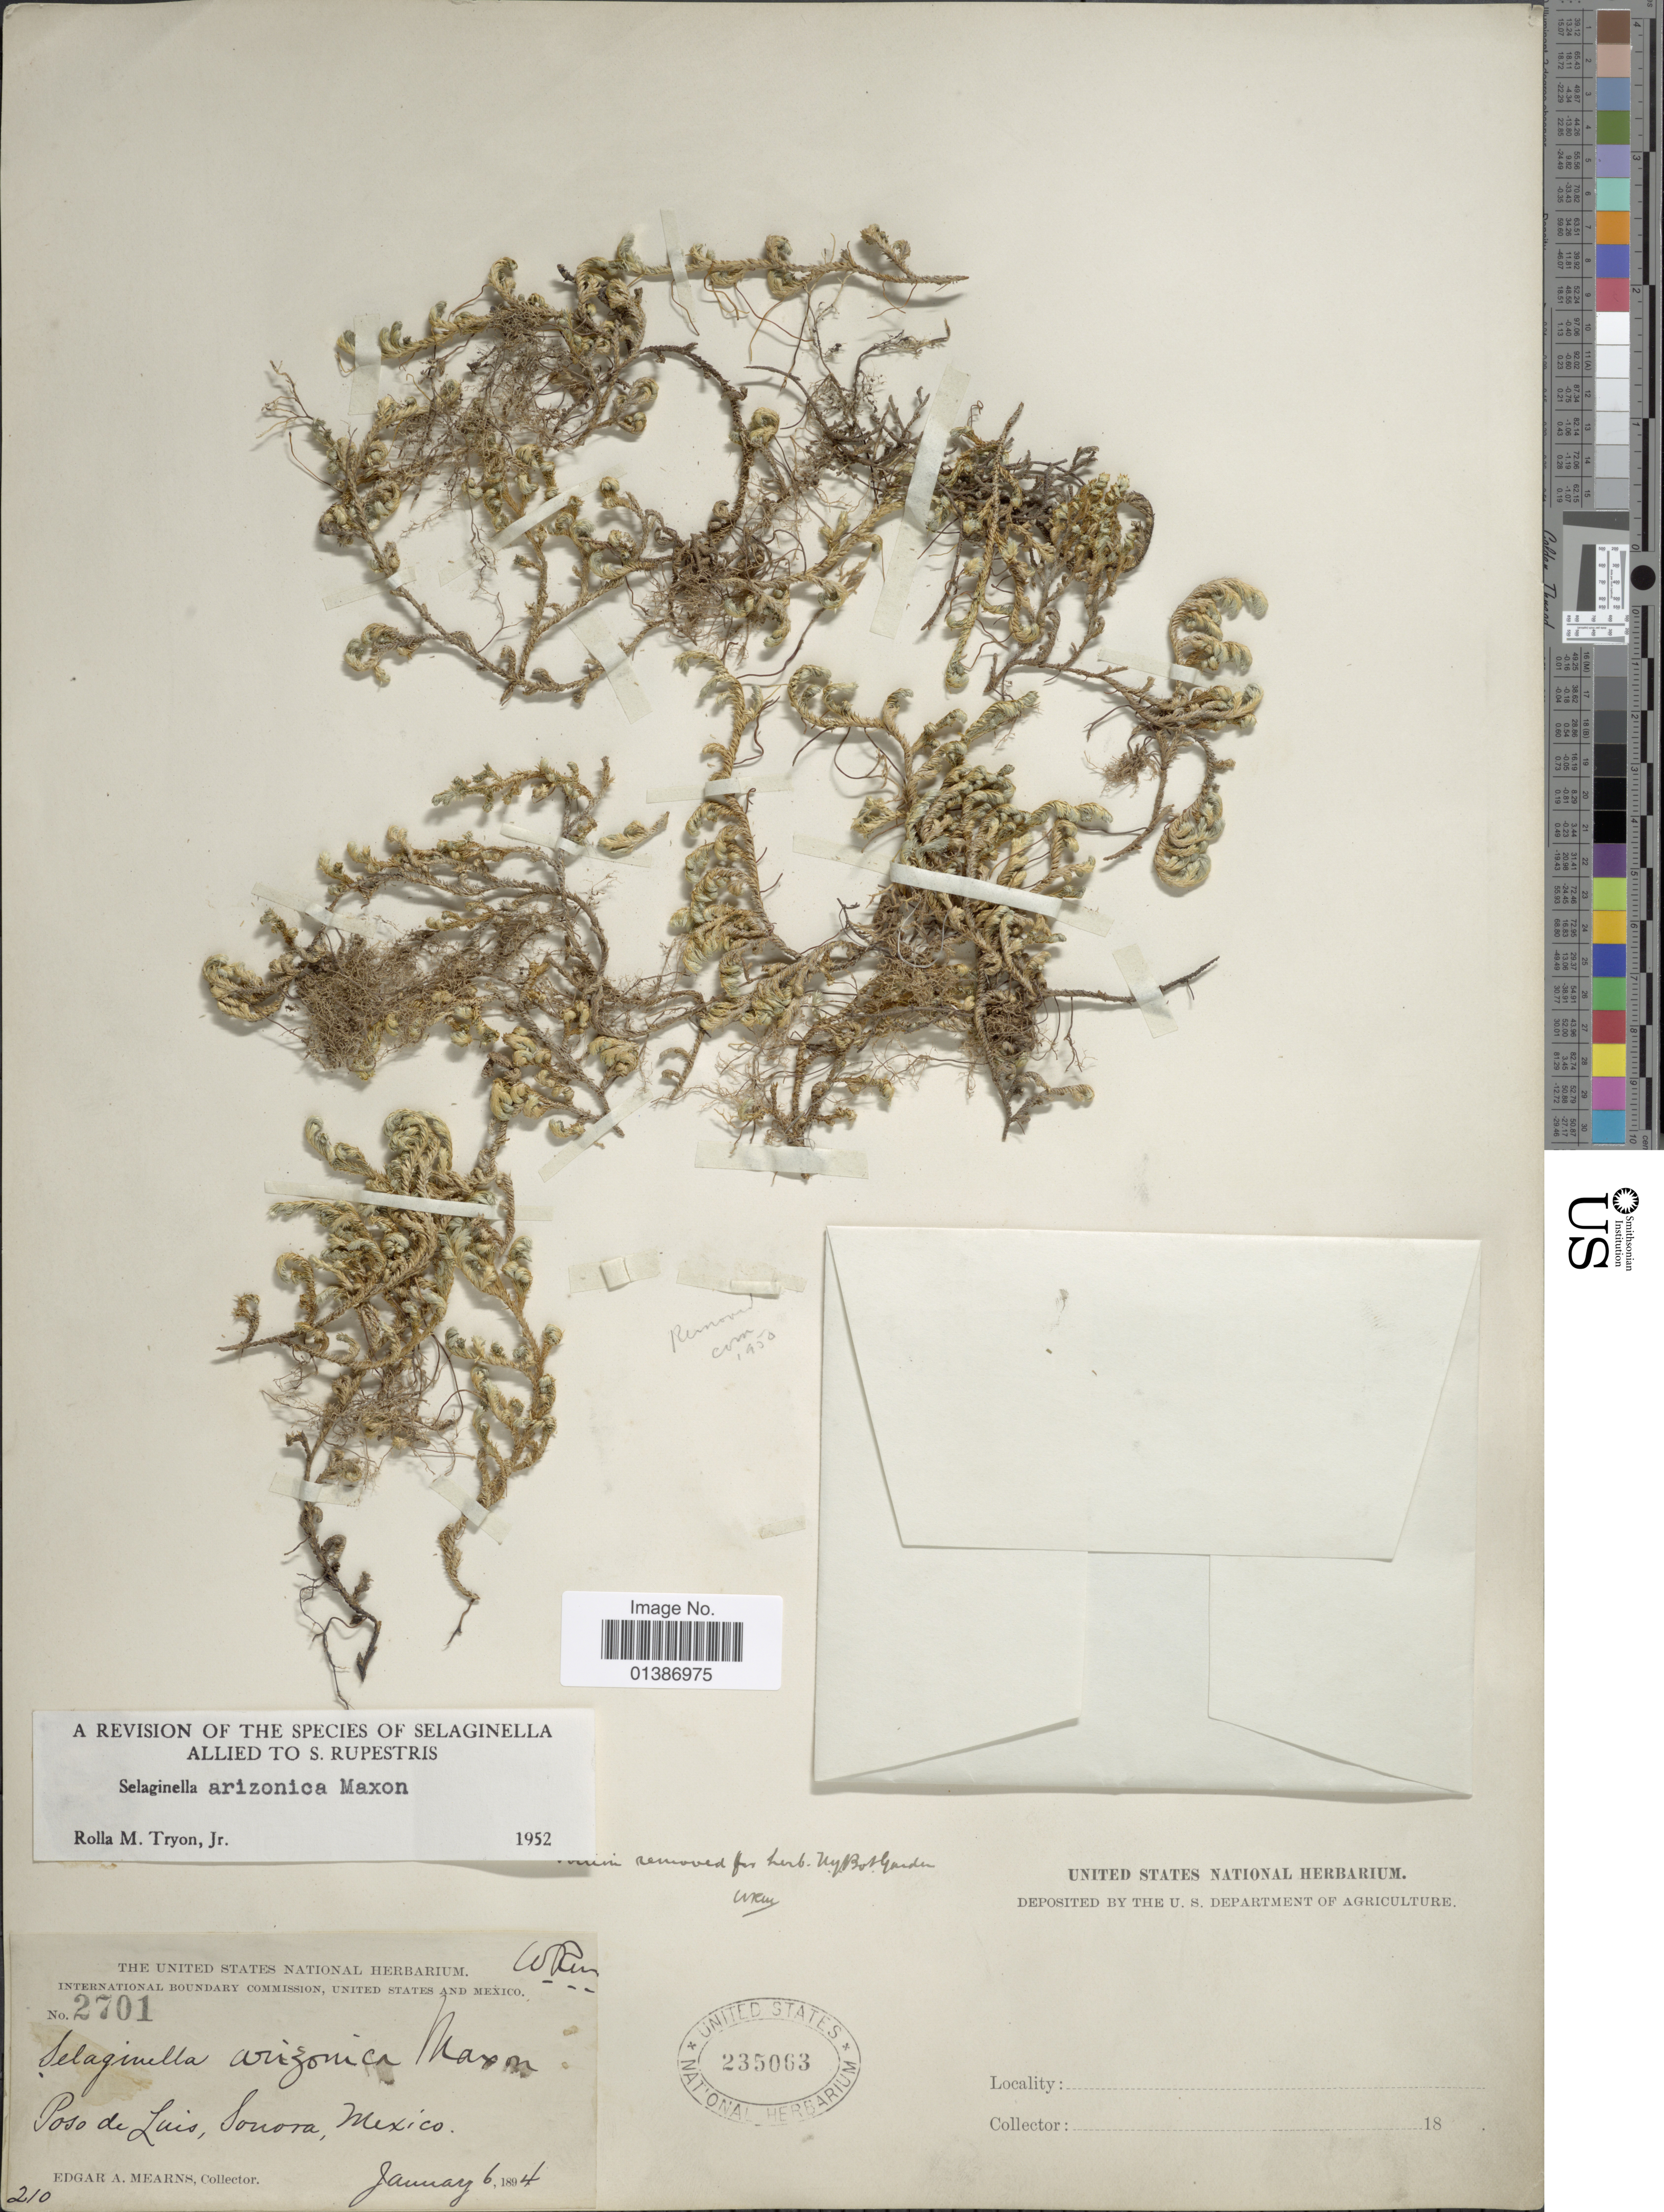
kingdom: Plantae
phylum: Tracheophyta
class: Lycopodiopsida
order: Selaginellales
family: Selaginellaceae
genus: Selaginella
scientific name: Selaginella arizonica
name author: Maxon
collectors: E. A. Mearns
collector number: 2701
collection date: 1894-01-06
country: Mexico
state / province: Sonora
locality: Poso de Luis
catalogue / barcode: US 235063